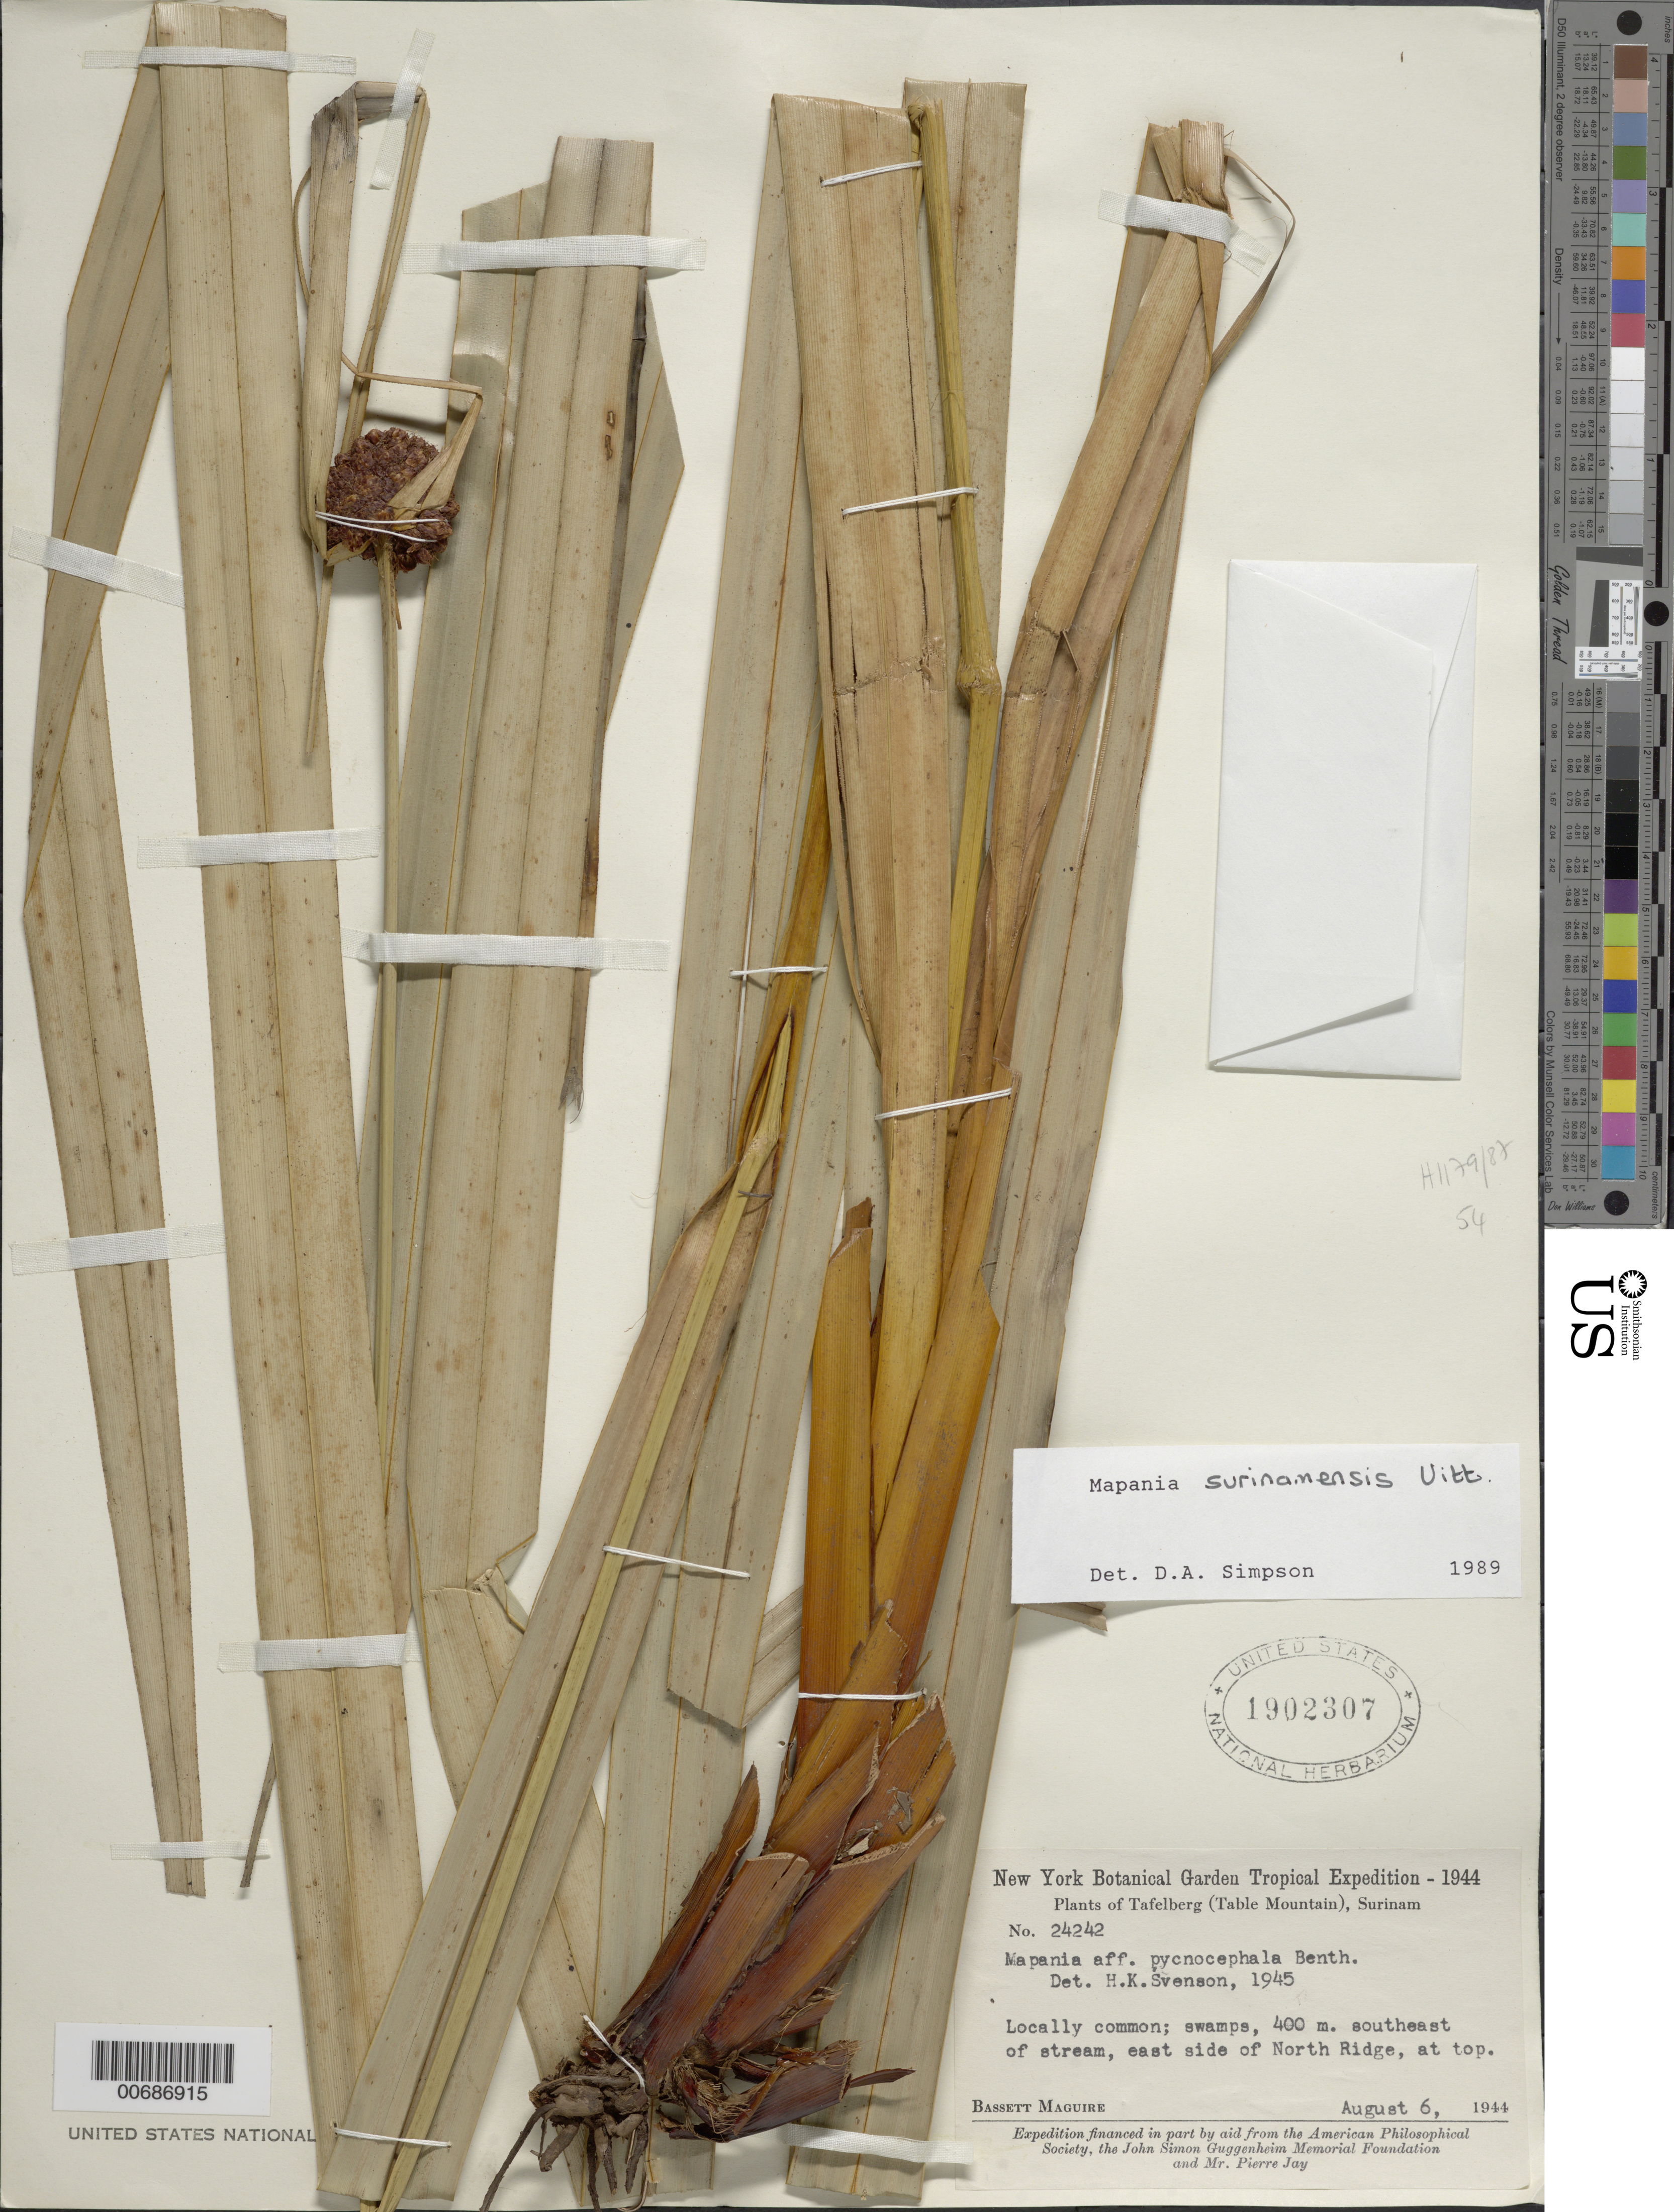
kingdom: Plantae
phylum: Tracheophyta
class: Liliopsida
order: Poales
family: Cyperaceae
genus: Mapania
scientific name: Mapania surinamensis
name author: Uittien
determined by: Simpson, D. A.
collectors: B. Maguire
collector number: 24242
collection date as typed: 6-Aug-44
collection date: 1944-08-06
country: Suriname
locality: Tafelberg (Table Mountain), North Ridge, east side, at top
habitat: Swamps; SE of stream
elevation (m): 400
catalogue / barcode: US 1902307